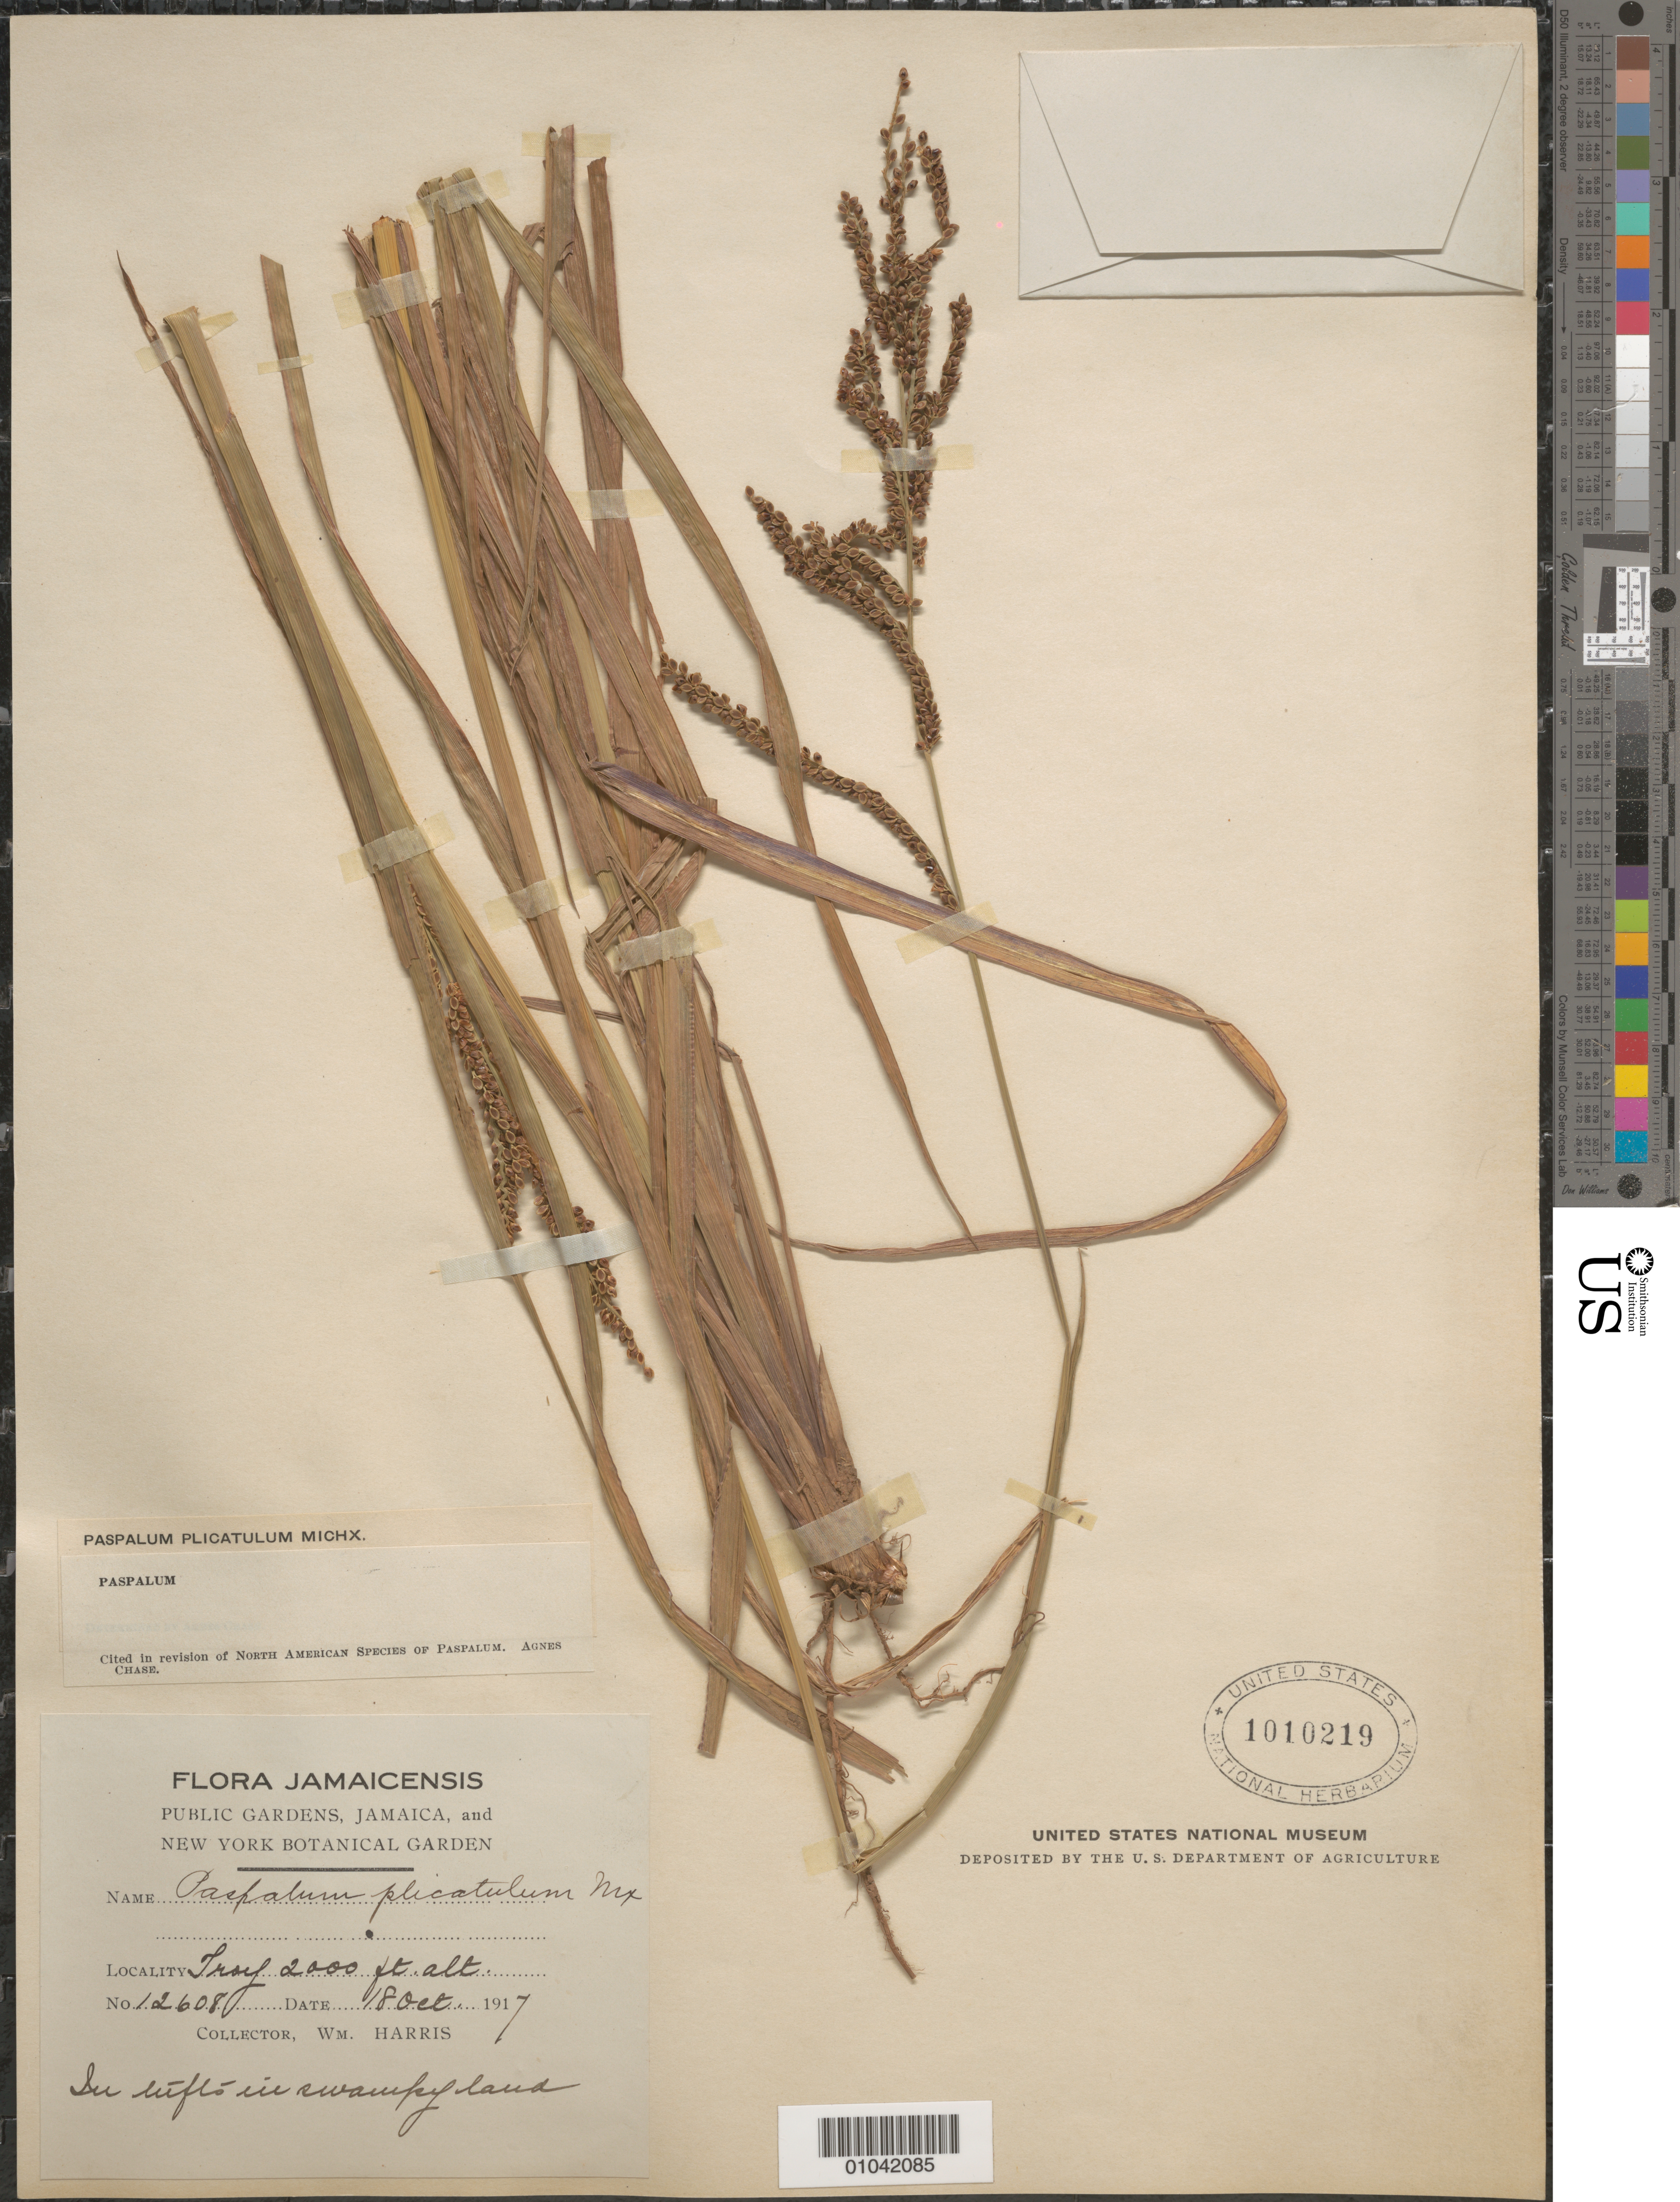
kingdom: Plantae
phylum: Tracheophyta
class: Liliopsida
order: Poales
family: Poaceae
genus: Paspalum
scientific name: Paspalum plicatulum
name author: Michx.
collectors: W. Harris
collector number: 12608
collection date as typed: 18 Oct 1917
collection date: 1917-10-18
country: Jamaica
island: Jamaica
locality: Troy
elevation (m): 610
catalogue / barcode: US 1010219